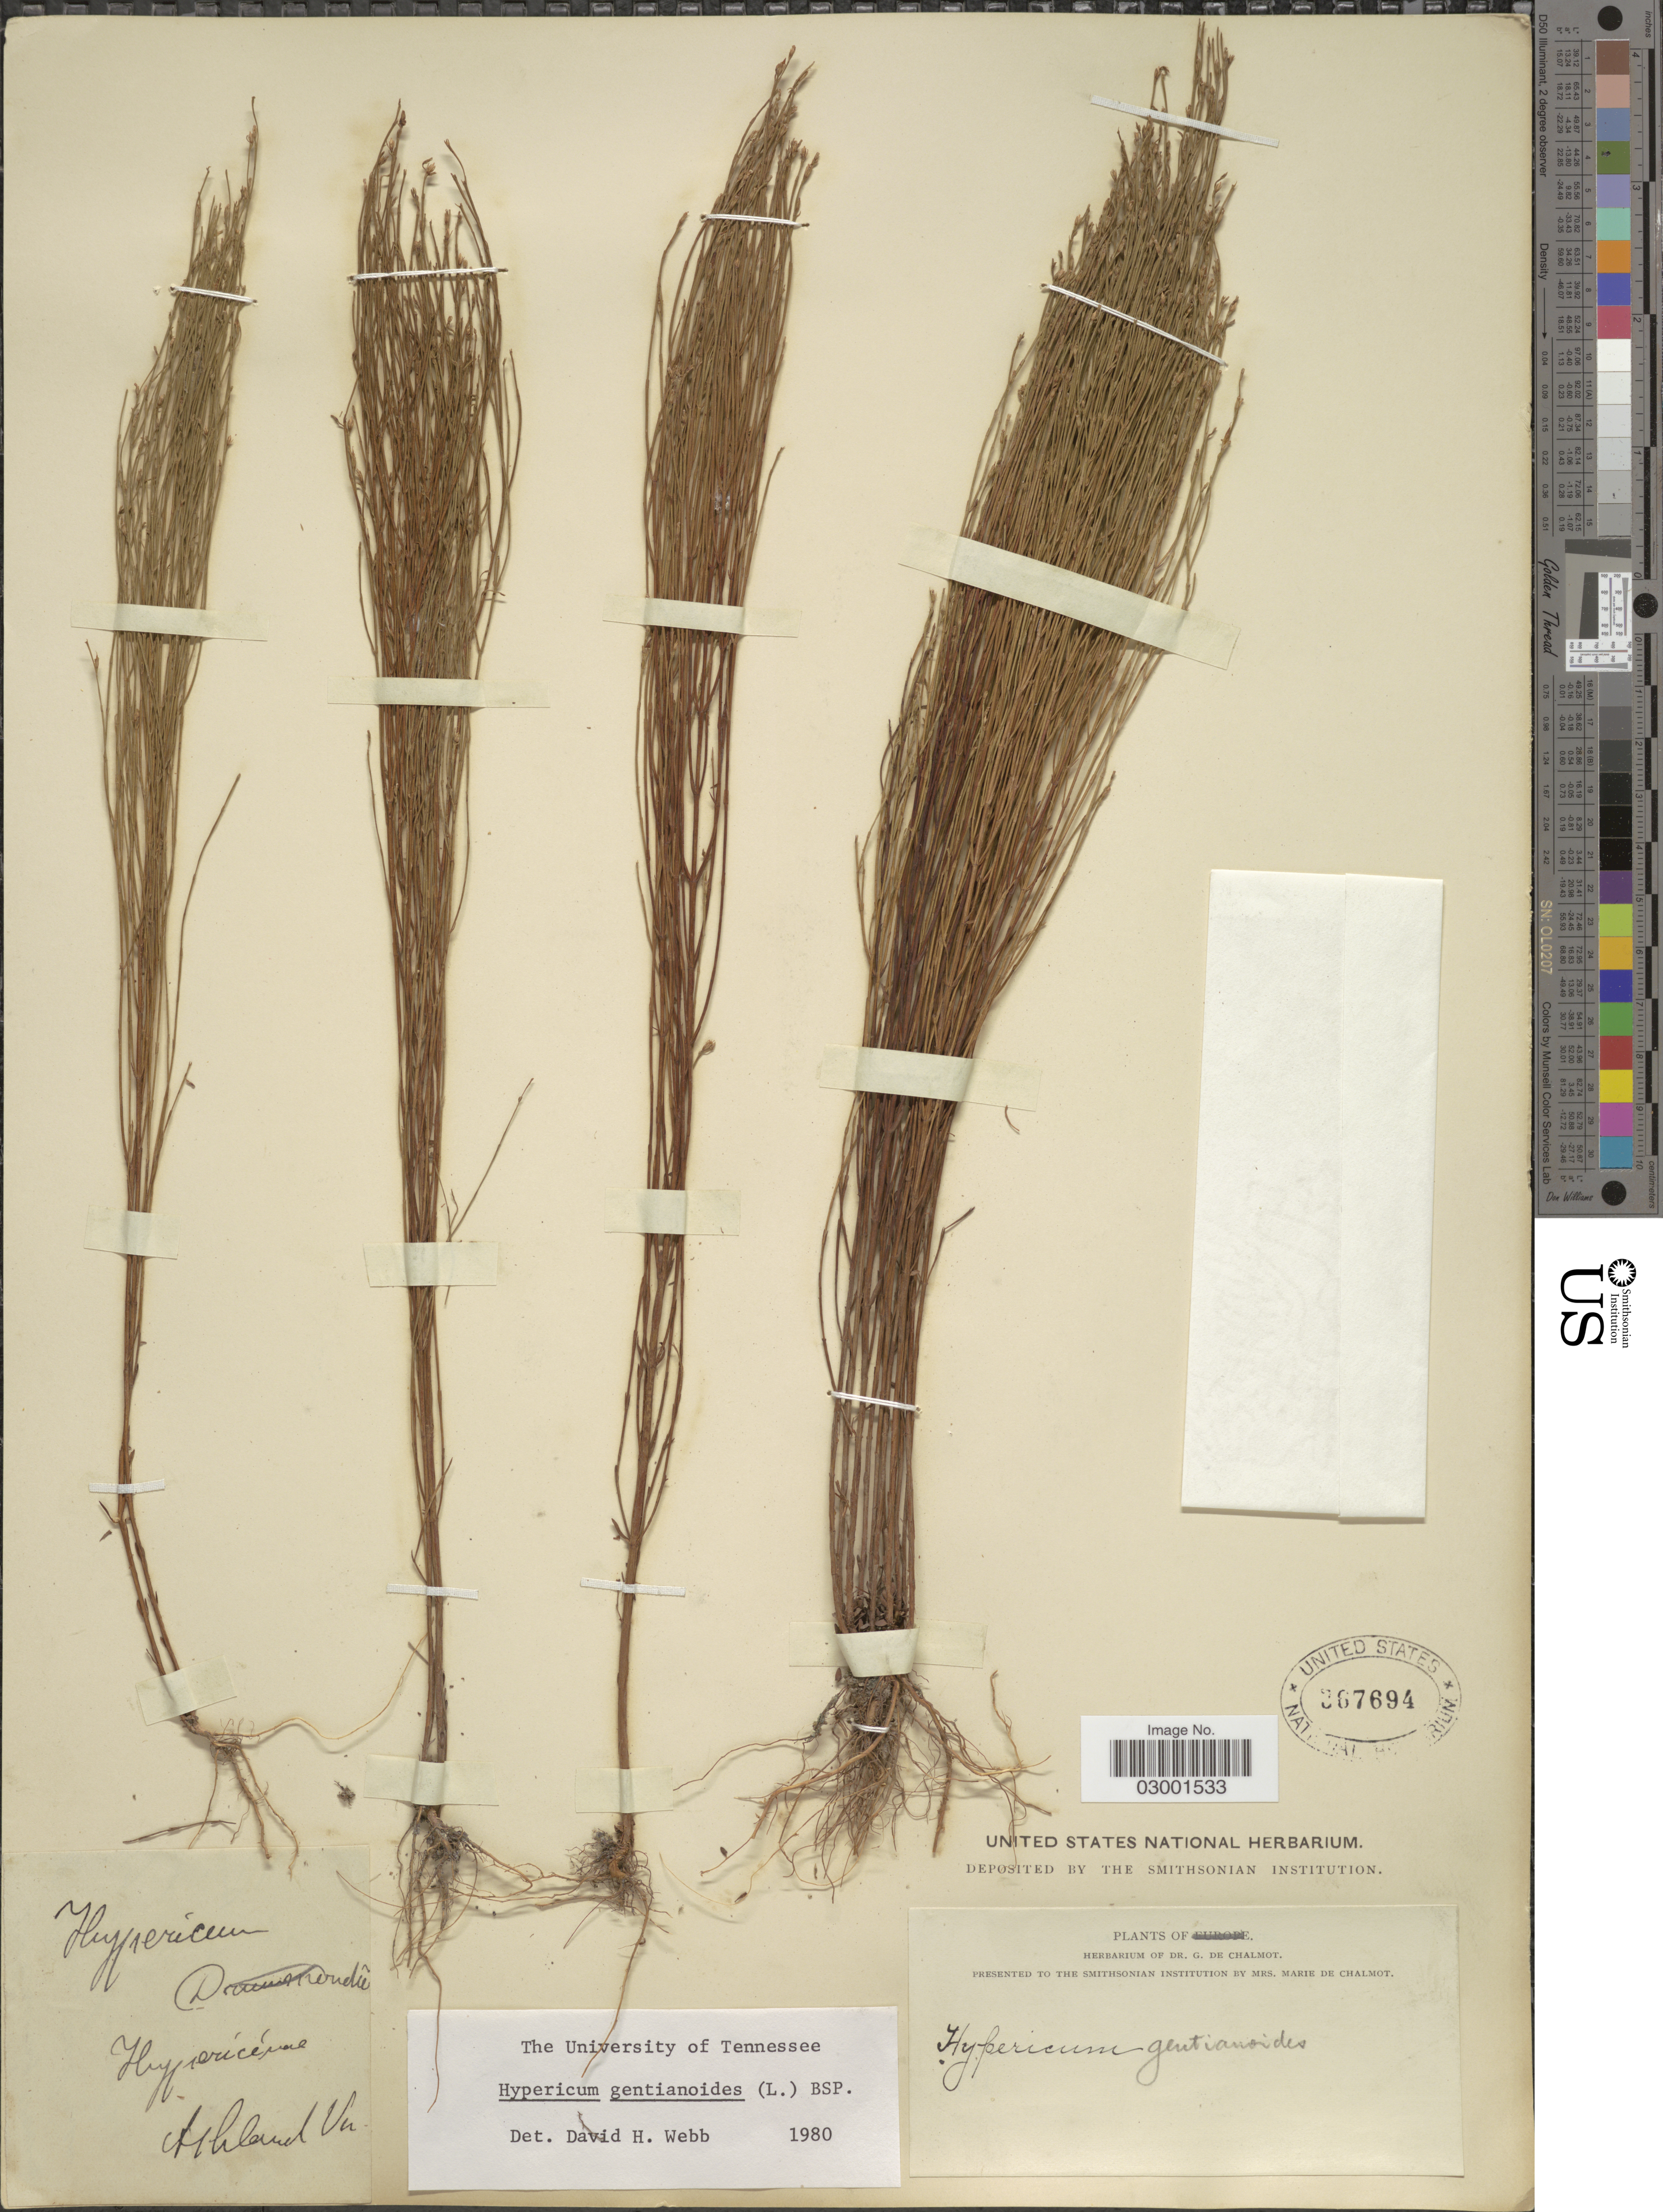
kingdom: Plantae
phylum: Tracheophyta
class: Magnoliopsida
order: Malpighiales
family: Hypericaceae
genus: Hypericum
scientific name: Hypericum gentianoides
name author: (L.) Britton, Stearns & Poggenb.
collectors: M. Chalmot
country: United States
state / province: Virginia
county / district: Hanover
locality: Ashland, Va.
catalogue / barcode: US 367694